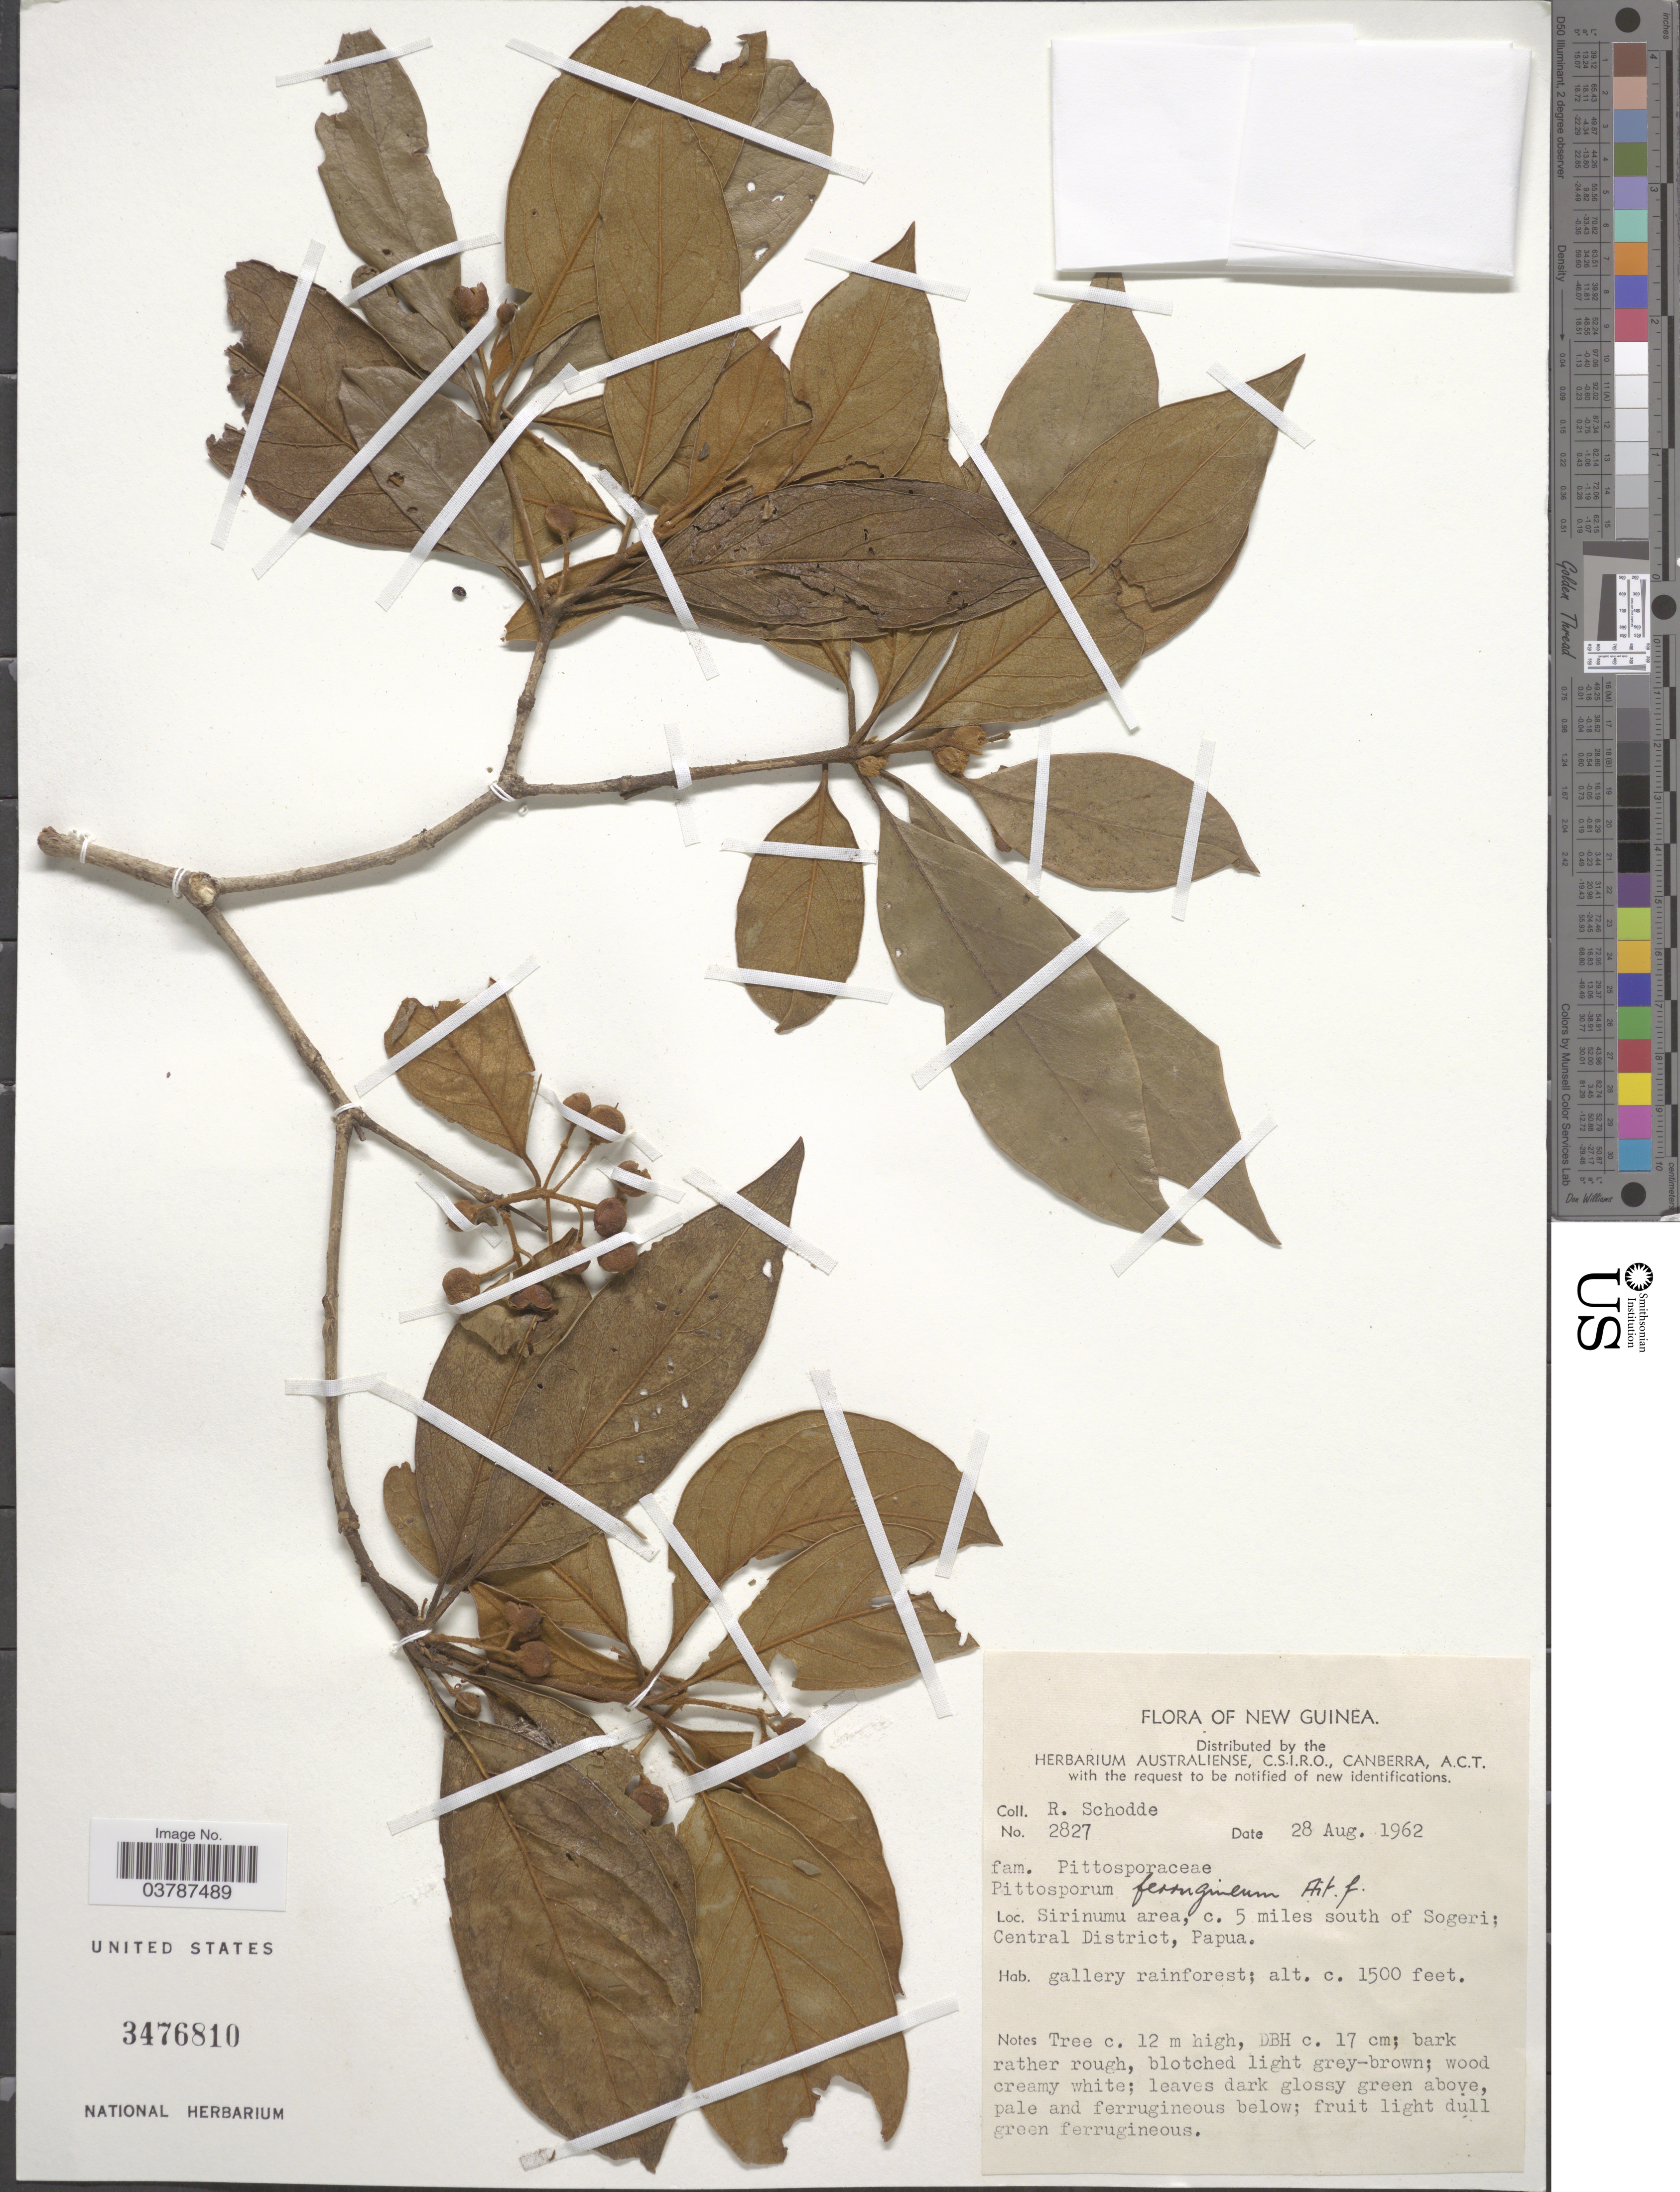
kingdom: Plantae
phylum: Tracheophyta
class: Magnoliopsida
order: Apiales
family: Pittosporaceae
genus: Pittosporum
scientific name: Pittosporum ferrugineum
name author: Dryand. ex Aiton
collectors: R. Schodde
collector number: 2827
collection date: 1962-08-28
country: Papua New Guinea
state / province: Central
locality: New Guinea. Sirinumu area, c. 5 miles south of Sogeri; Central District, Papua.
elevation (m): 457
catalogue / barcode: US 3476810